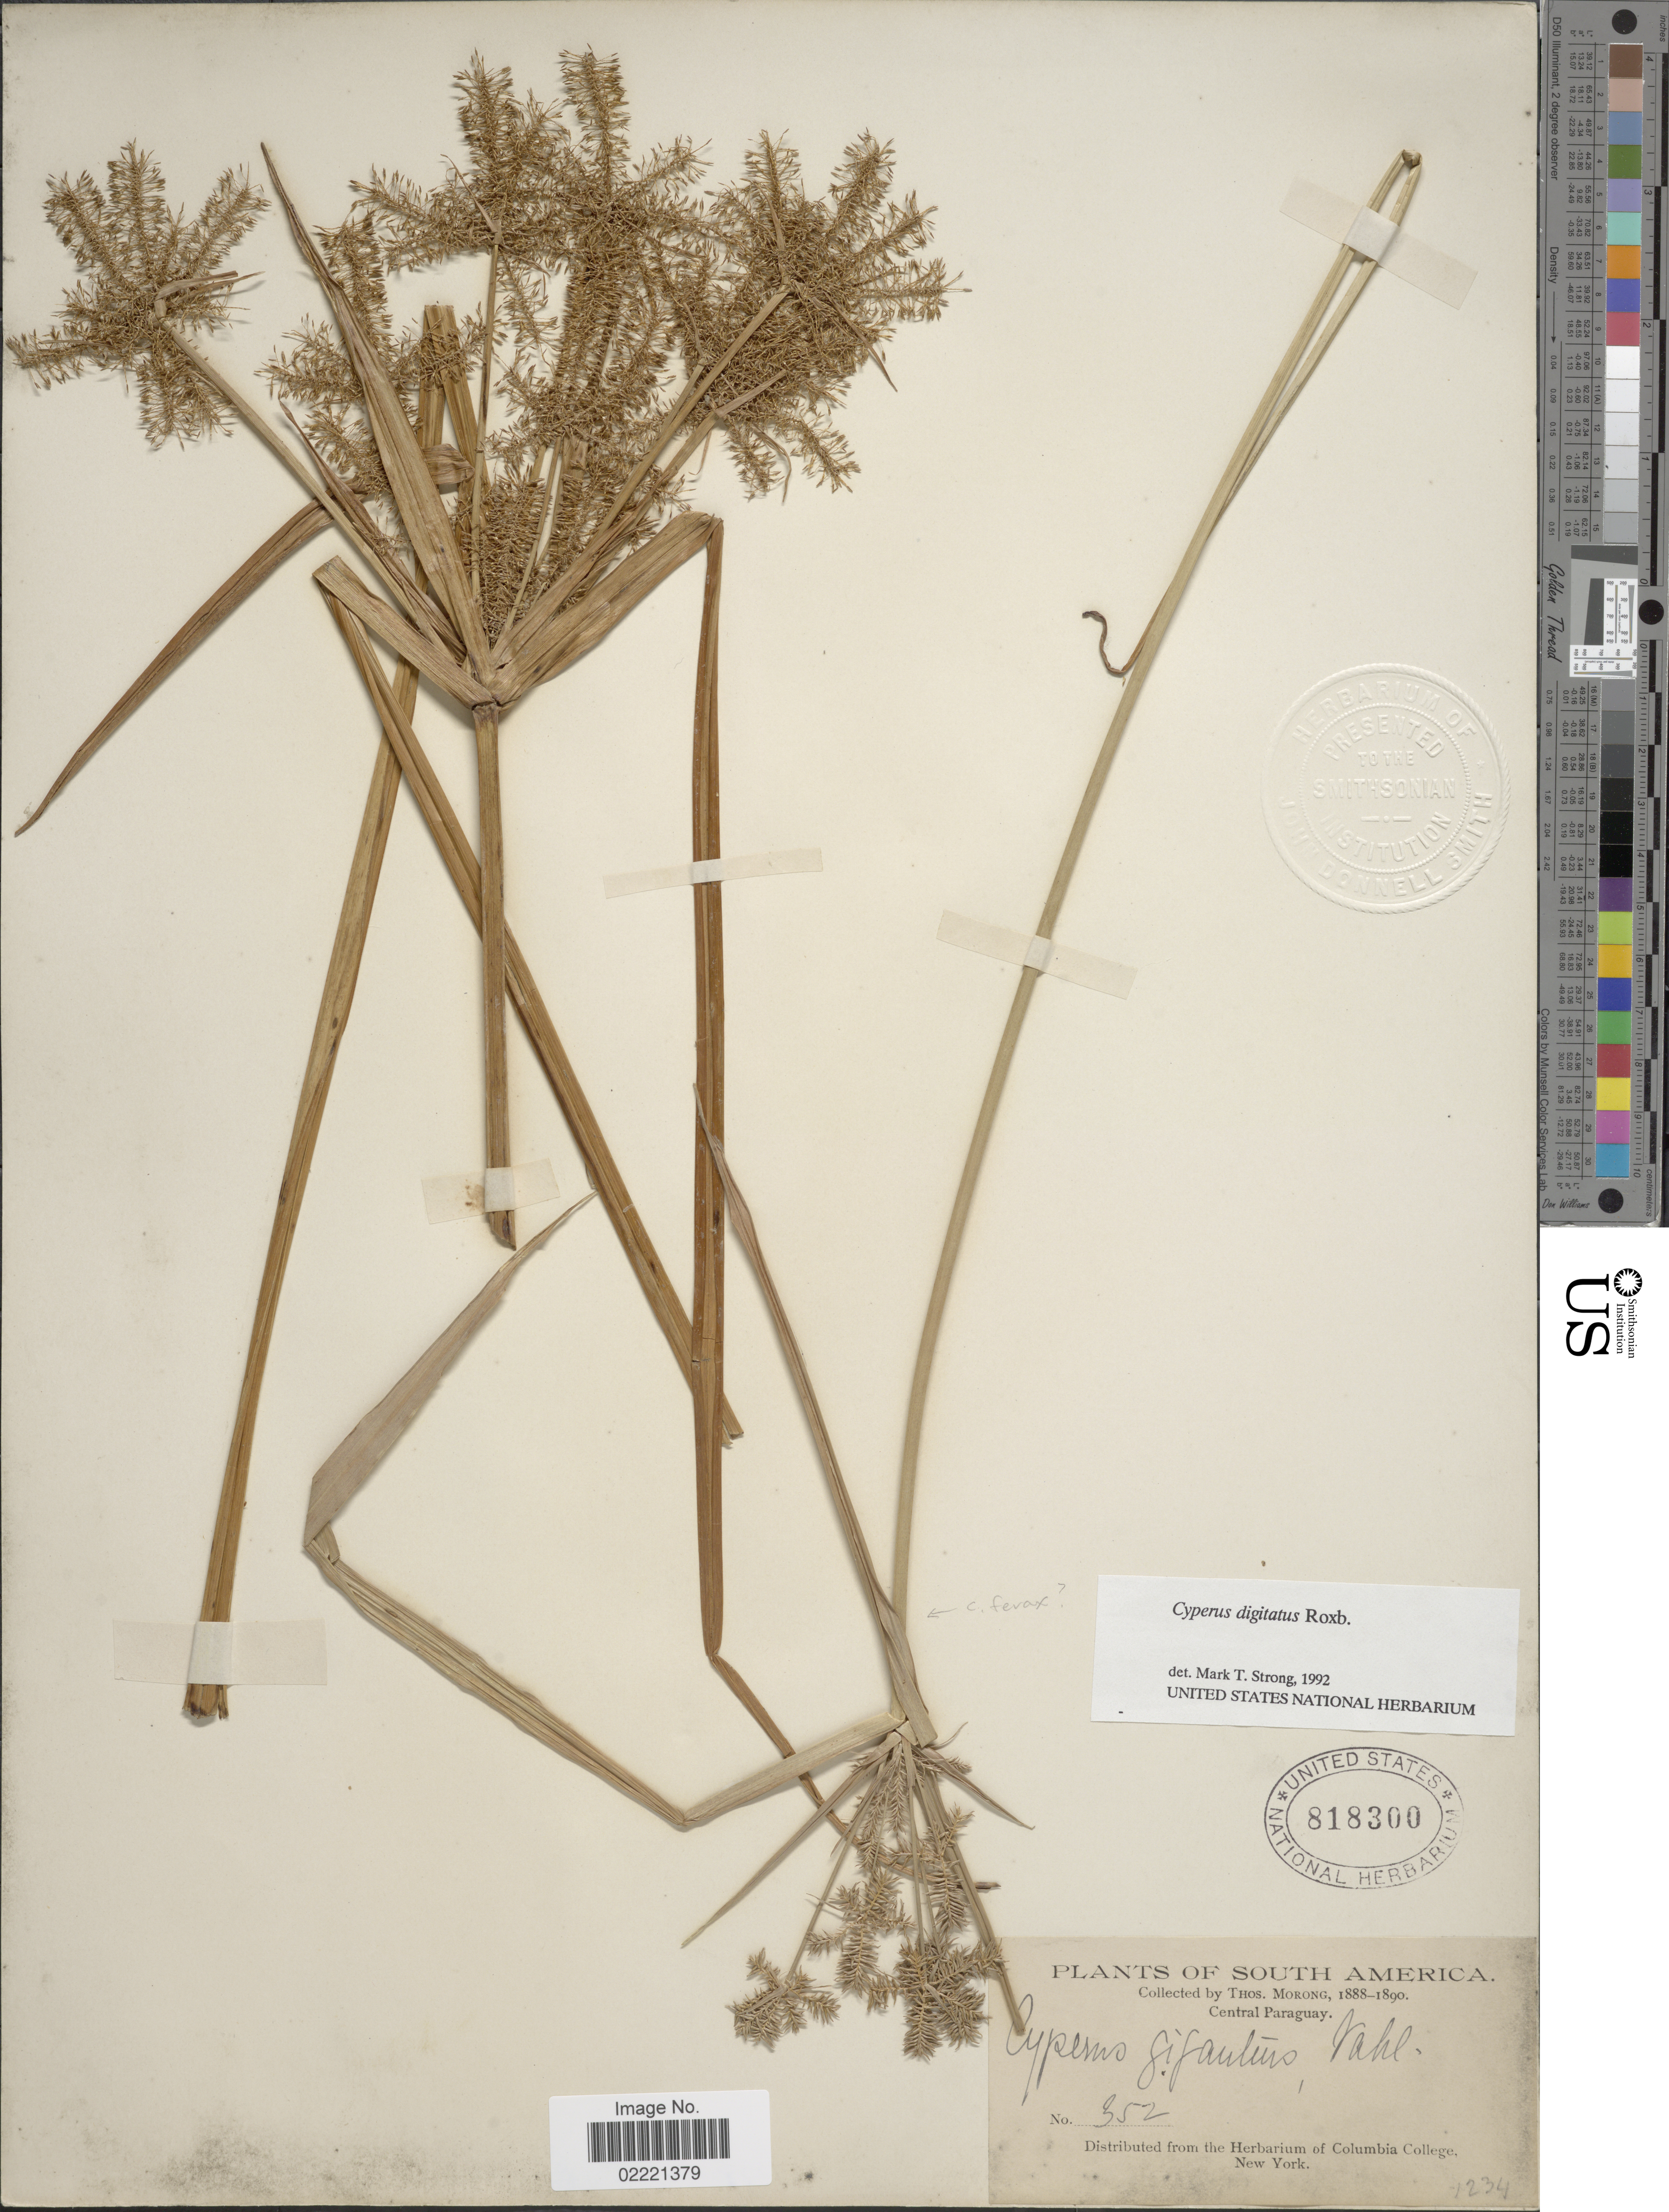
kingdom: Plantae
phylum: Tracheophyta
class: Liliopsida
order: Poales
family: Cyperaceae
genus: Cyperus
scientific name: Cyperus digitatus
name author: Roxb.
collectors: ex herb. T. Morong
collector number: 352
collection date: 1888/1890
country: Paraguay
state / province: Central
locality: Central Paraguay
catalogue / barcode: US 818300